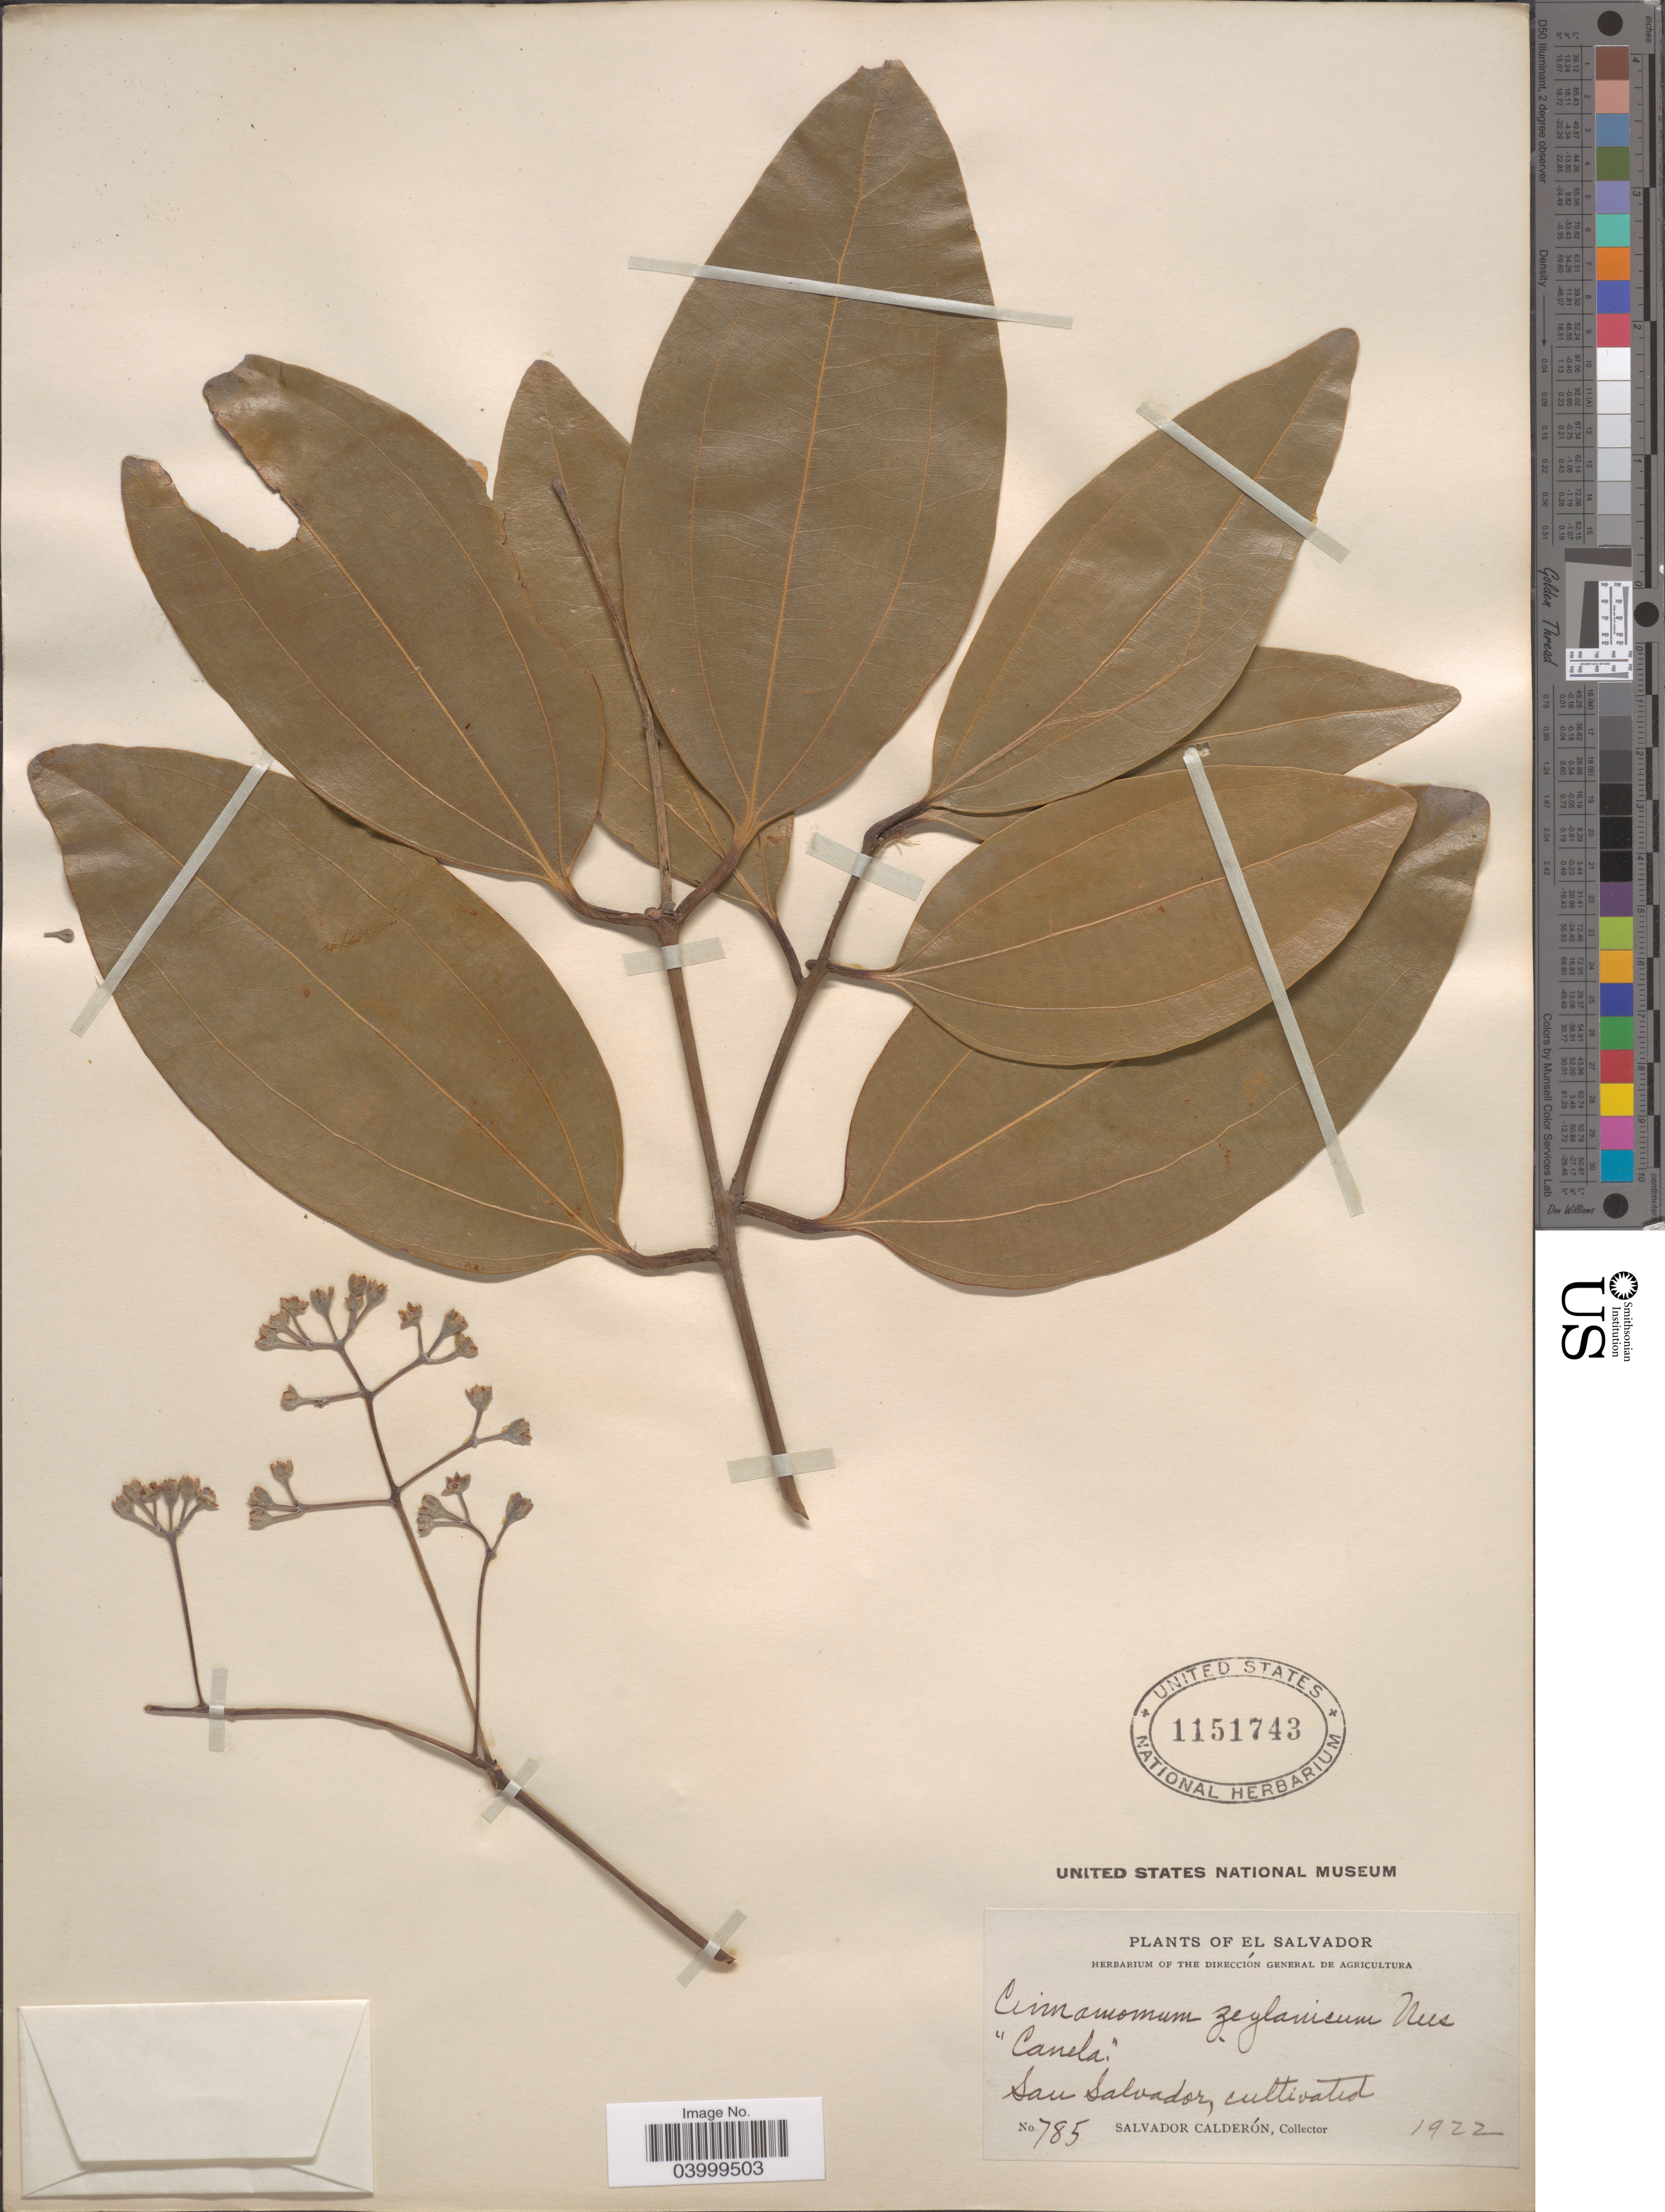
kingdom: Plantae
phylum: Tracheophyta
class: Magnoliopsida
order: Laurales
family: Lauraceae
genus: Cinnamomum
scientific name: Cinnamomum zeylanicum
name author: Blume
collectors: S. Calderón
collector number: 785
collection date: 1922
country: El Salvador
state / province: San Salvador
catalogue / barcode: US 1151743